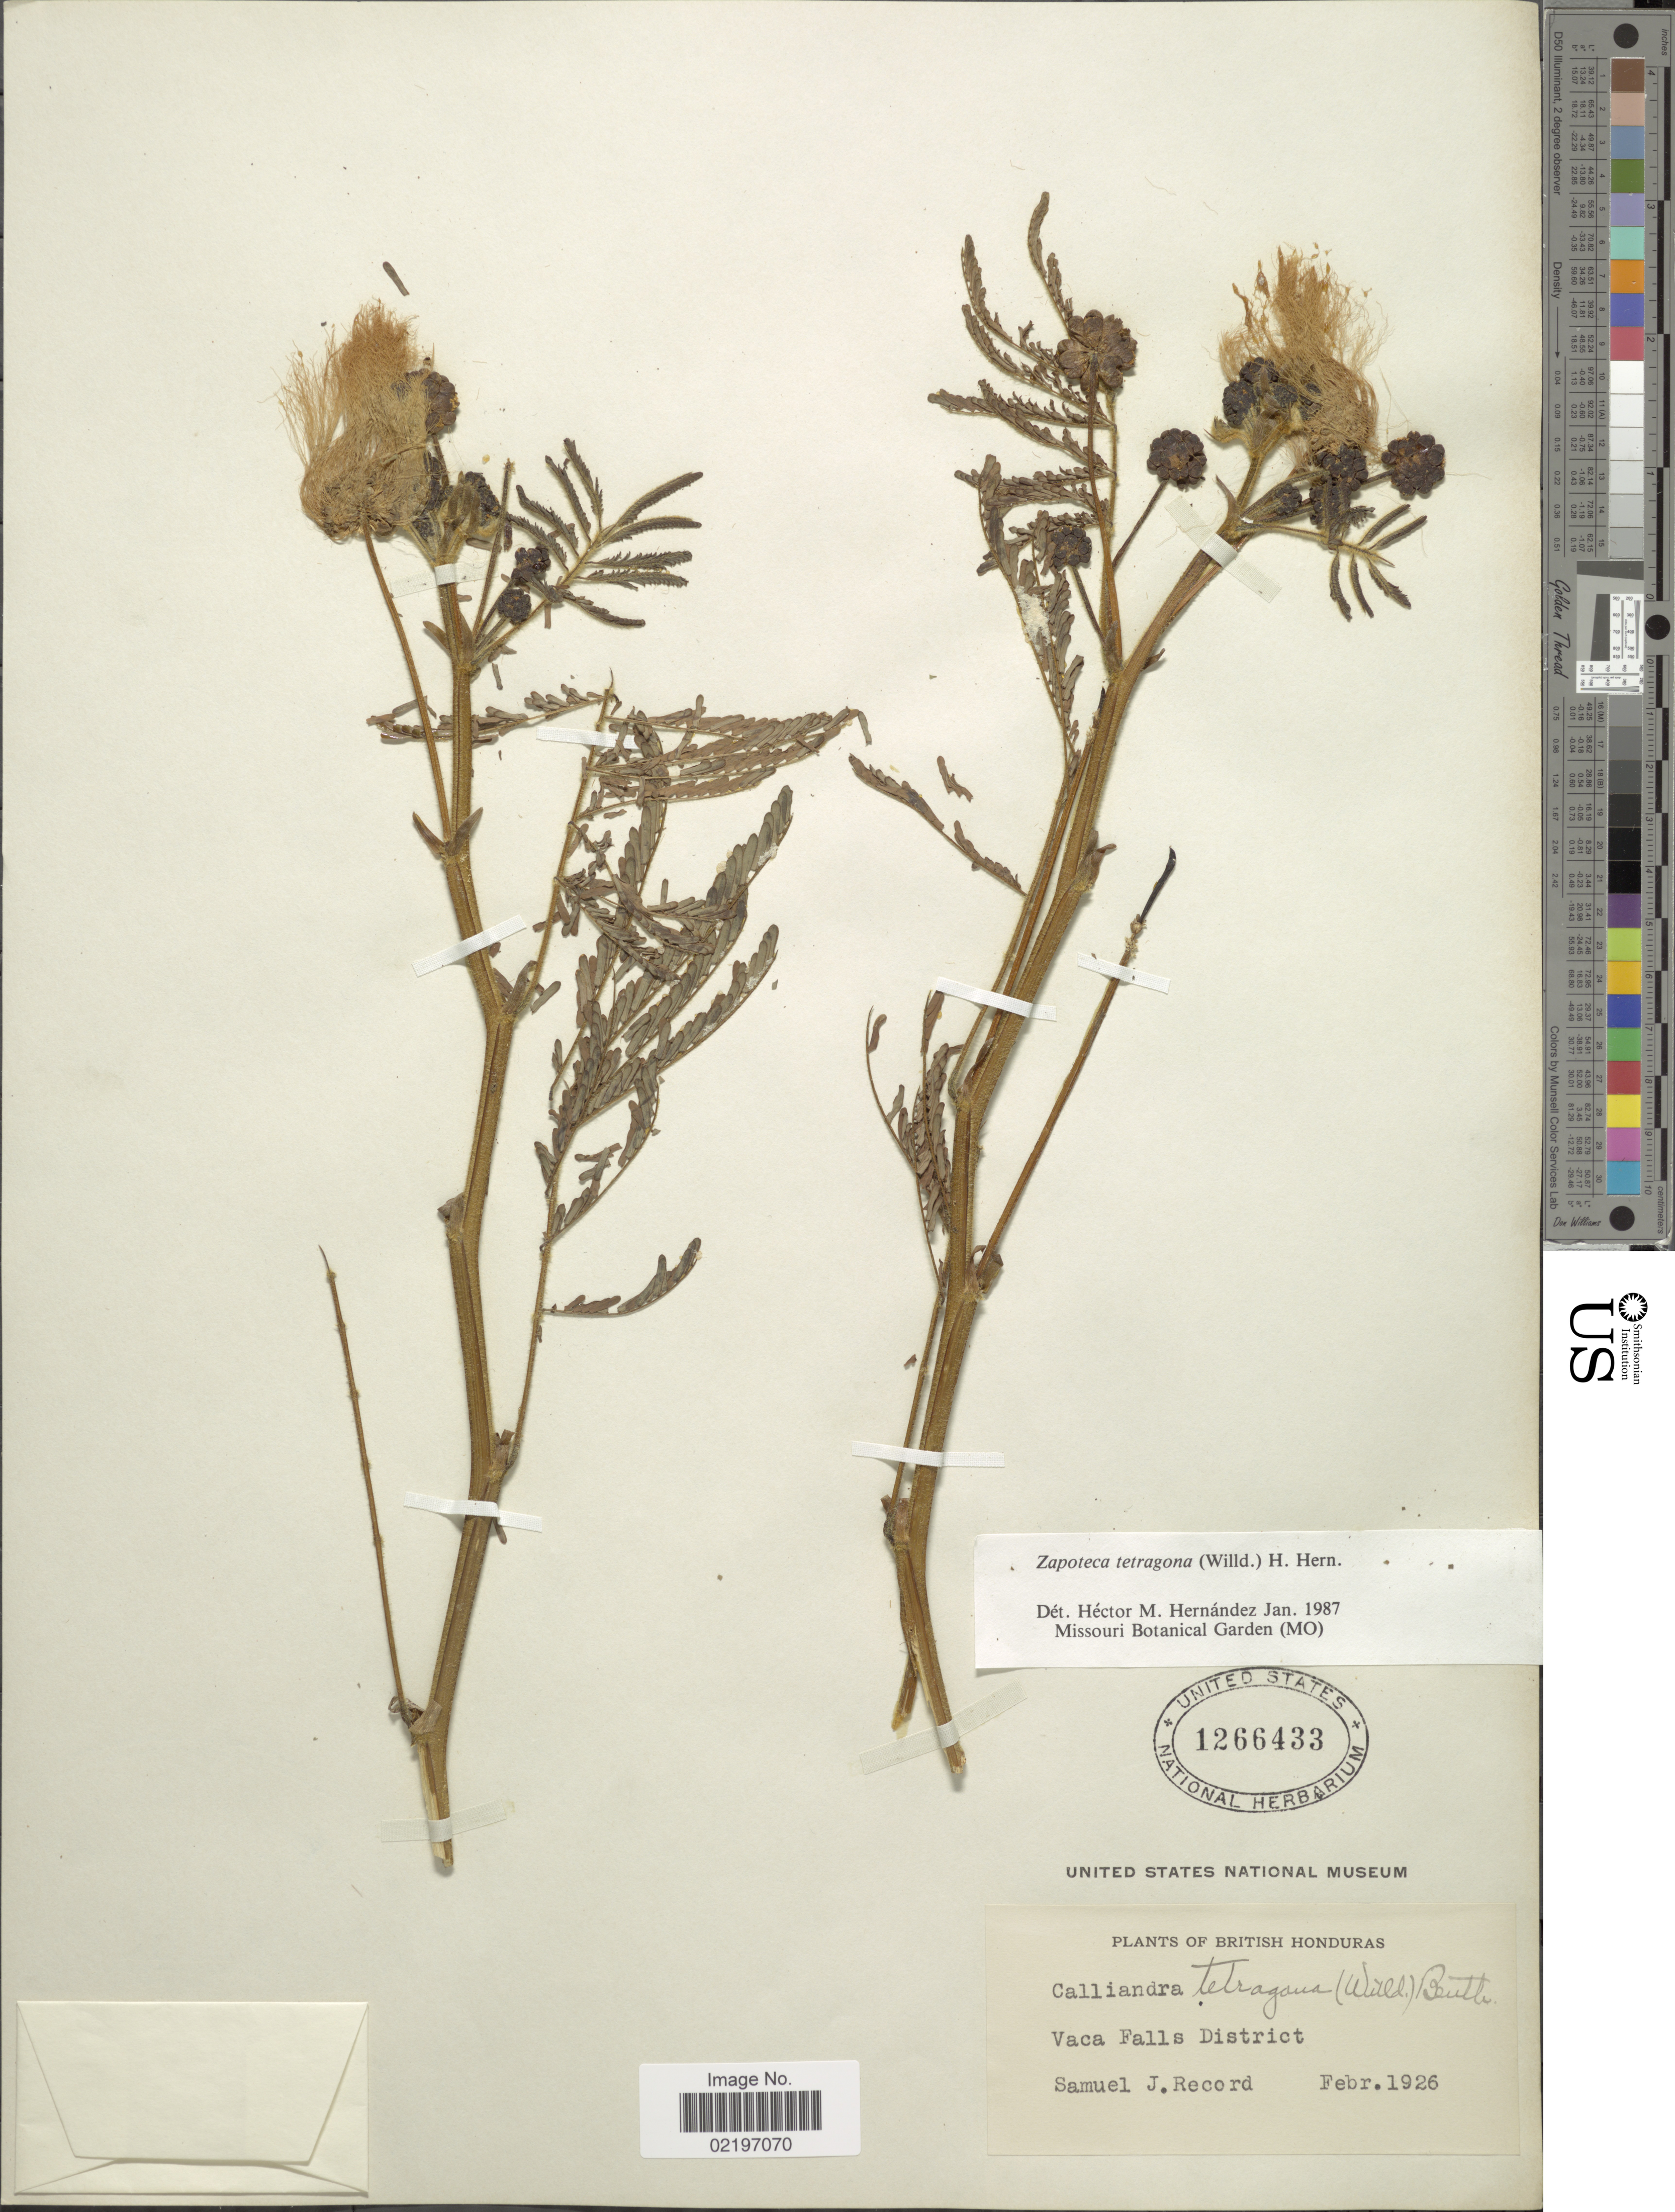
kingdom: Plantae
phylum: Tracheophyta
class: Magnoliopsida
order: Fabales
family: Fabaceae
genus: Zapoteca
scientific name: Zapoteca tetragona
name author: (Willd.) H.M. Hern.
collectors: S. J. Record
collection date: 1826-02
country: Belize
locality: Vaca Falls District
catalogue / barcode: US 1266433